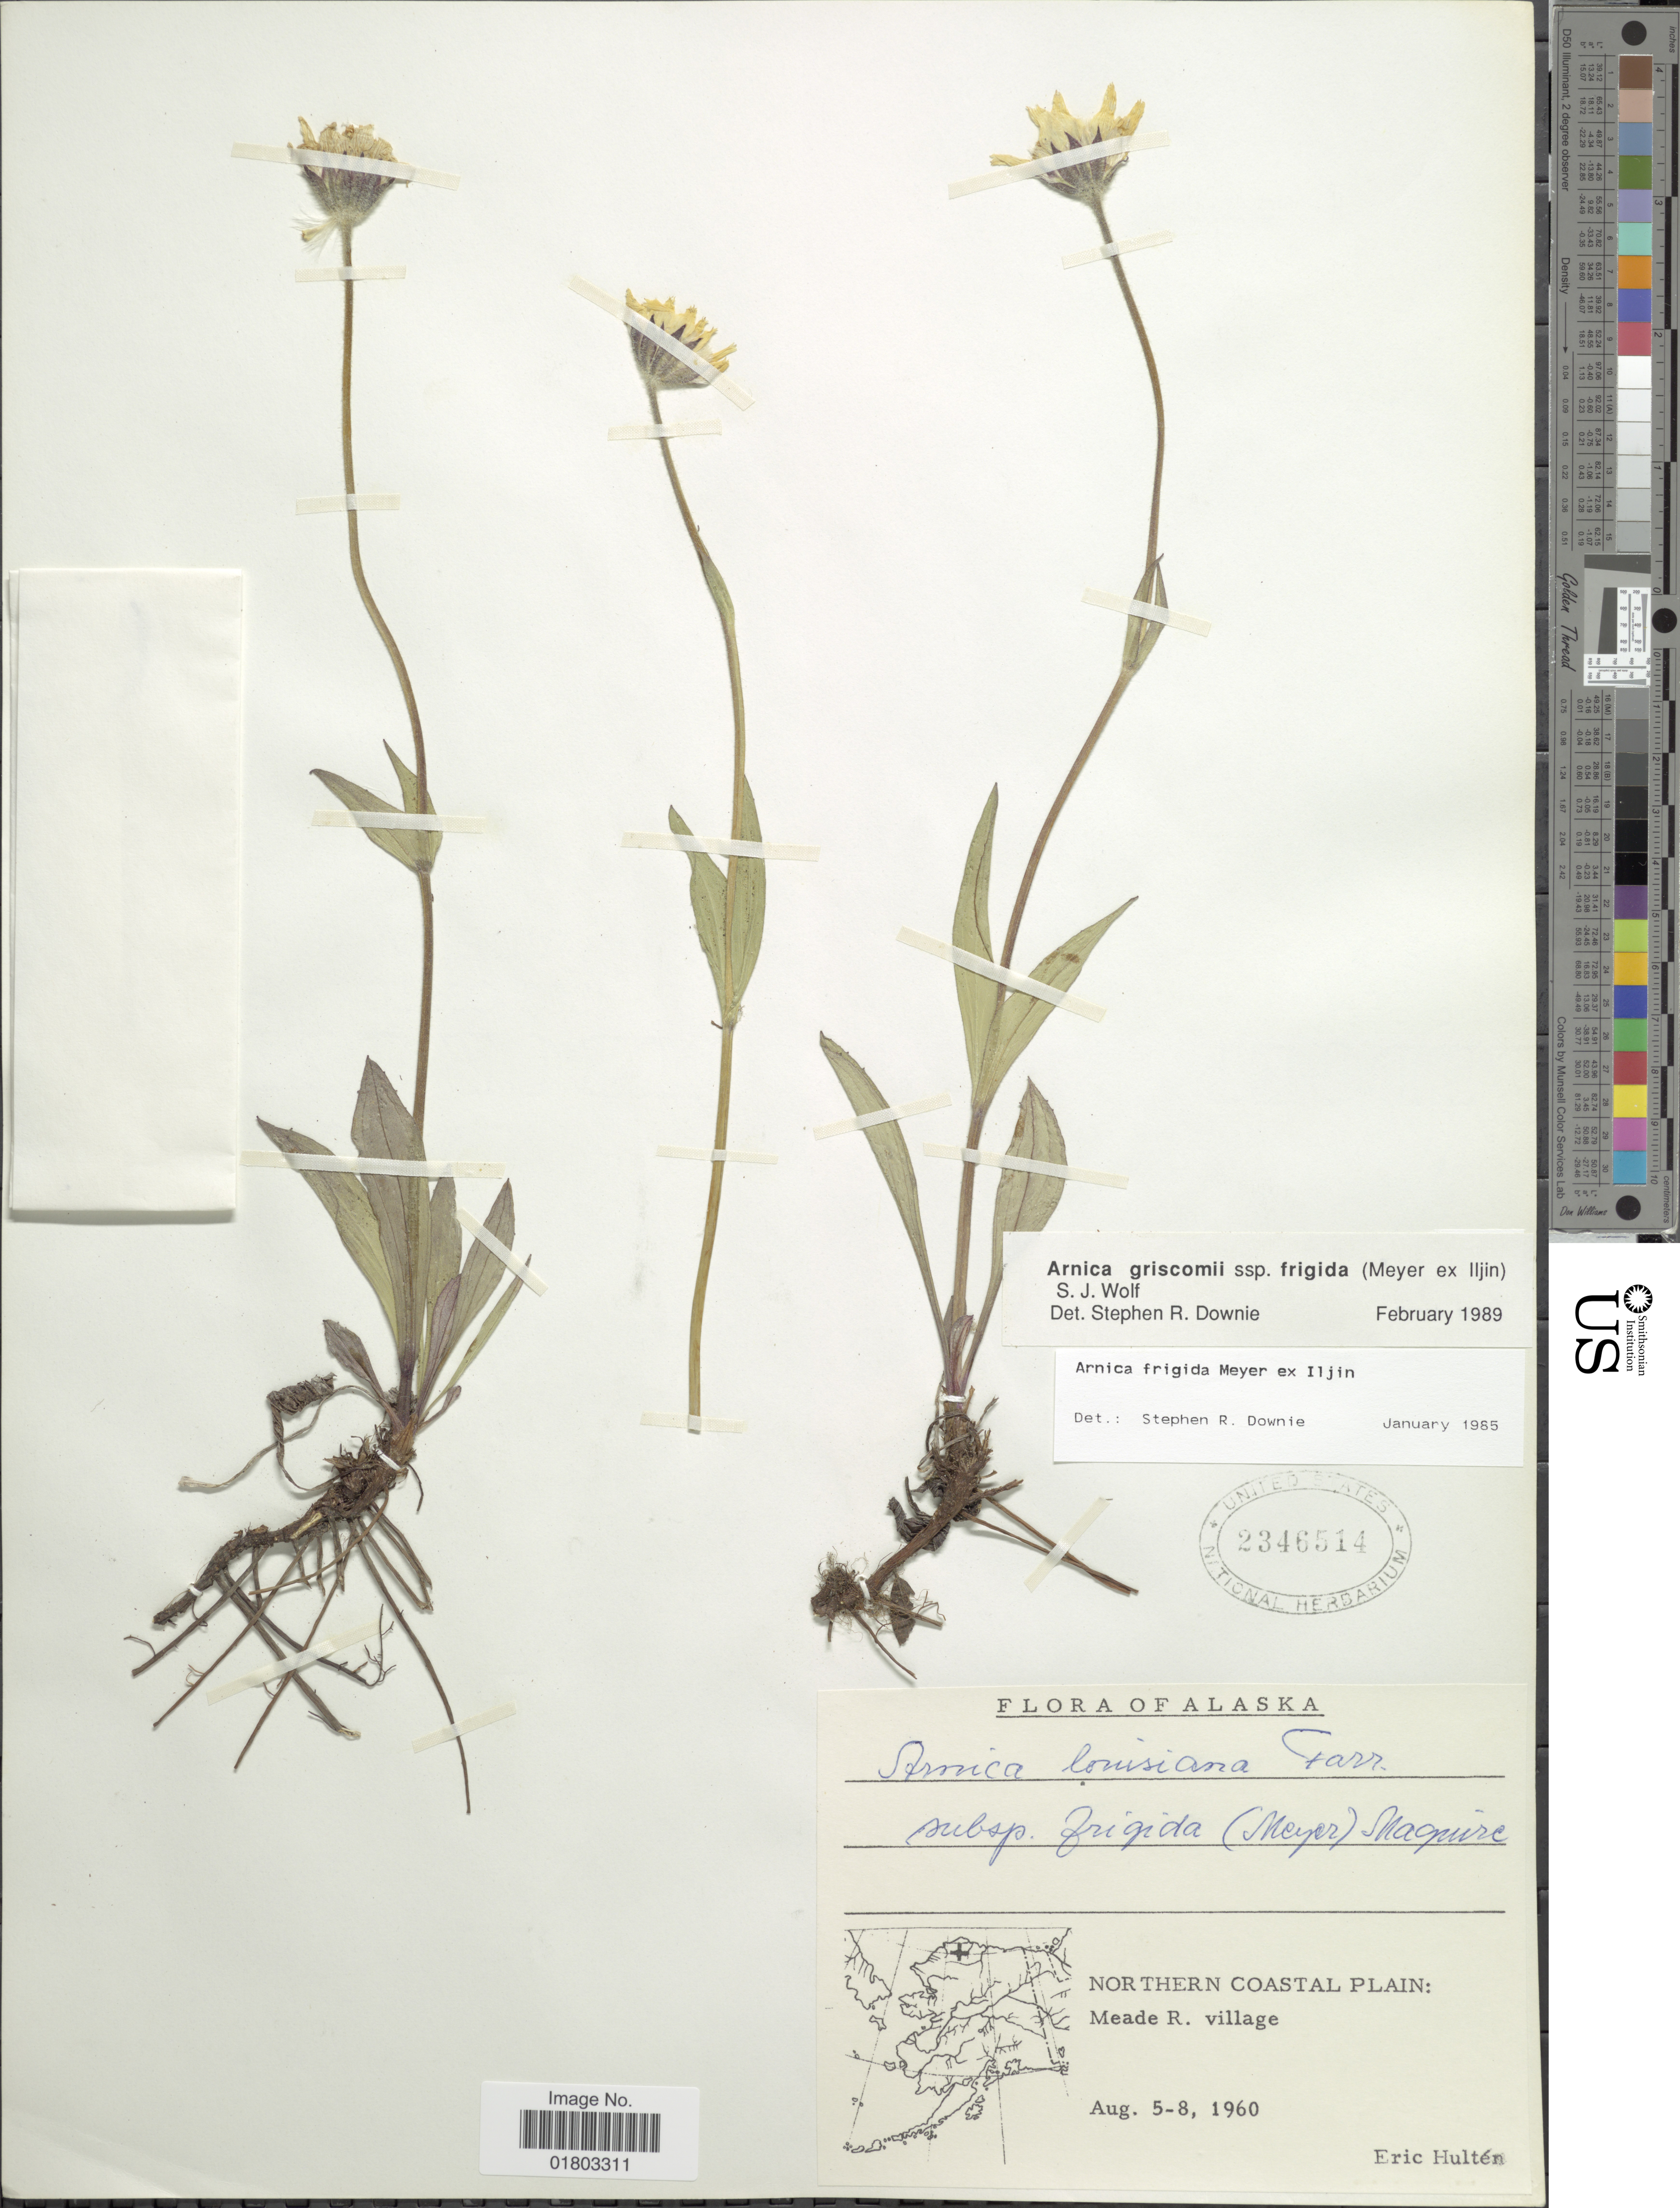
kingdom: Plantae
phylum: Tracheophyta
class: Magnoliopsida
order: Asterales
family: Asteraceae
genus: Arnica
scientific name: Arnica griscomii subsp. frigida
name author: (C.A. Mey. ex Iljin) S.J. Wolf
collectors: E. G. Hultén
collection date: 1960-08-05/1960-08-08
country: United States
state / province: Alaska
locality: Northern Coastal Plain: Meade R. village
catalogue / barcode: US 2346514